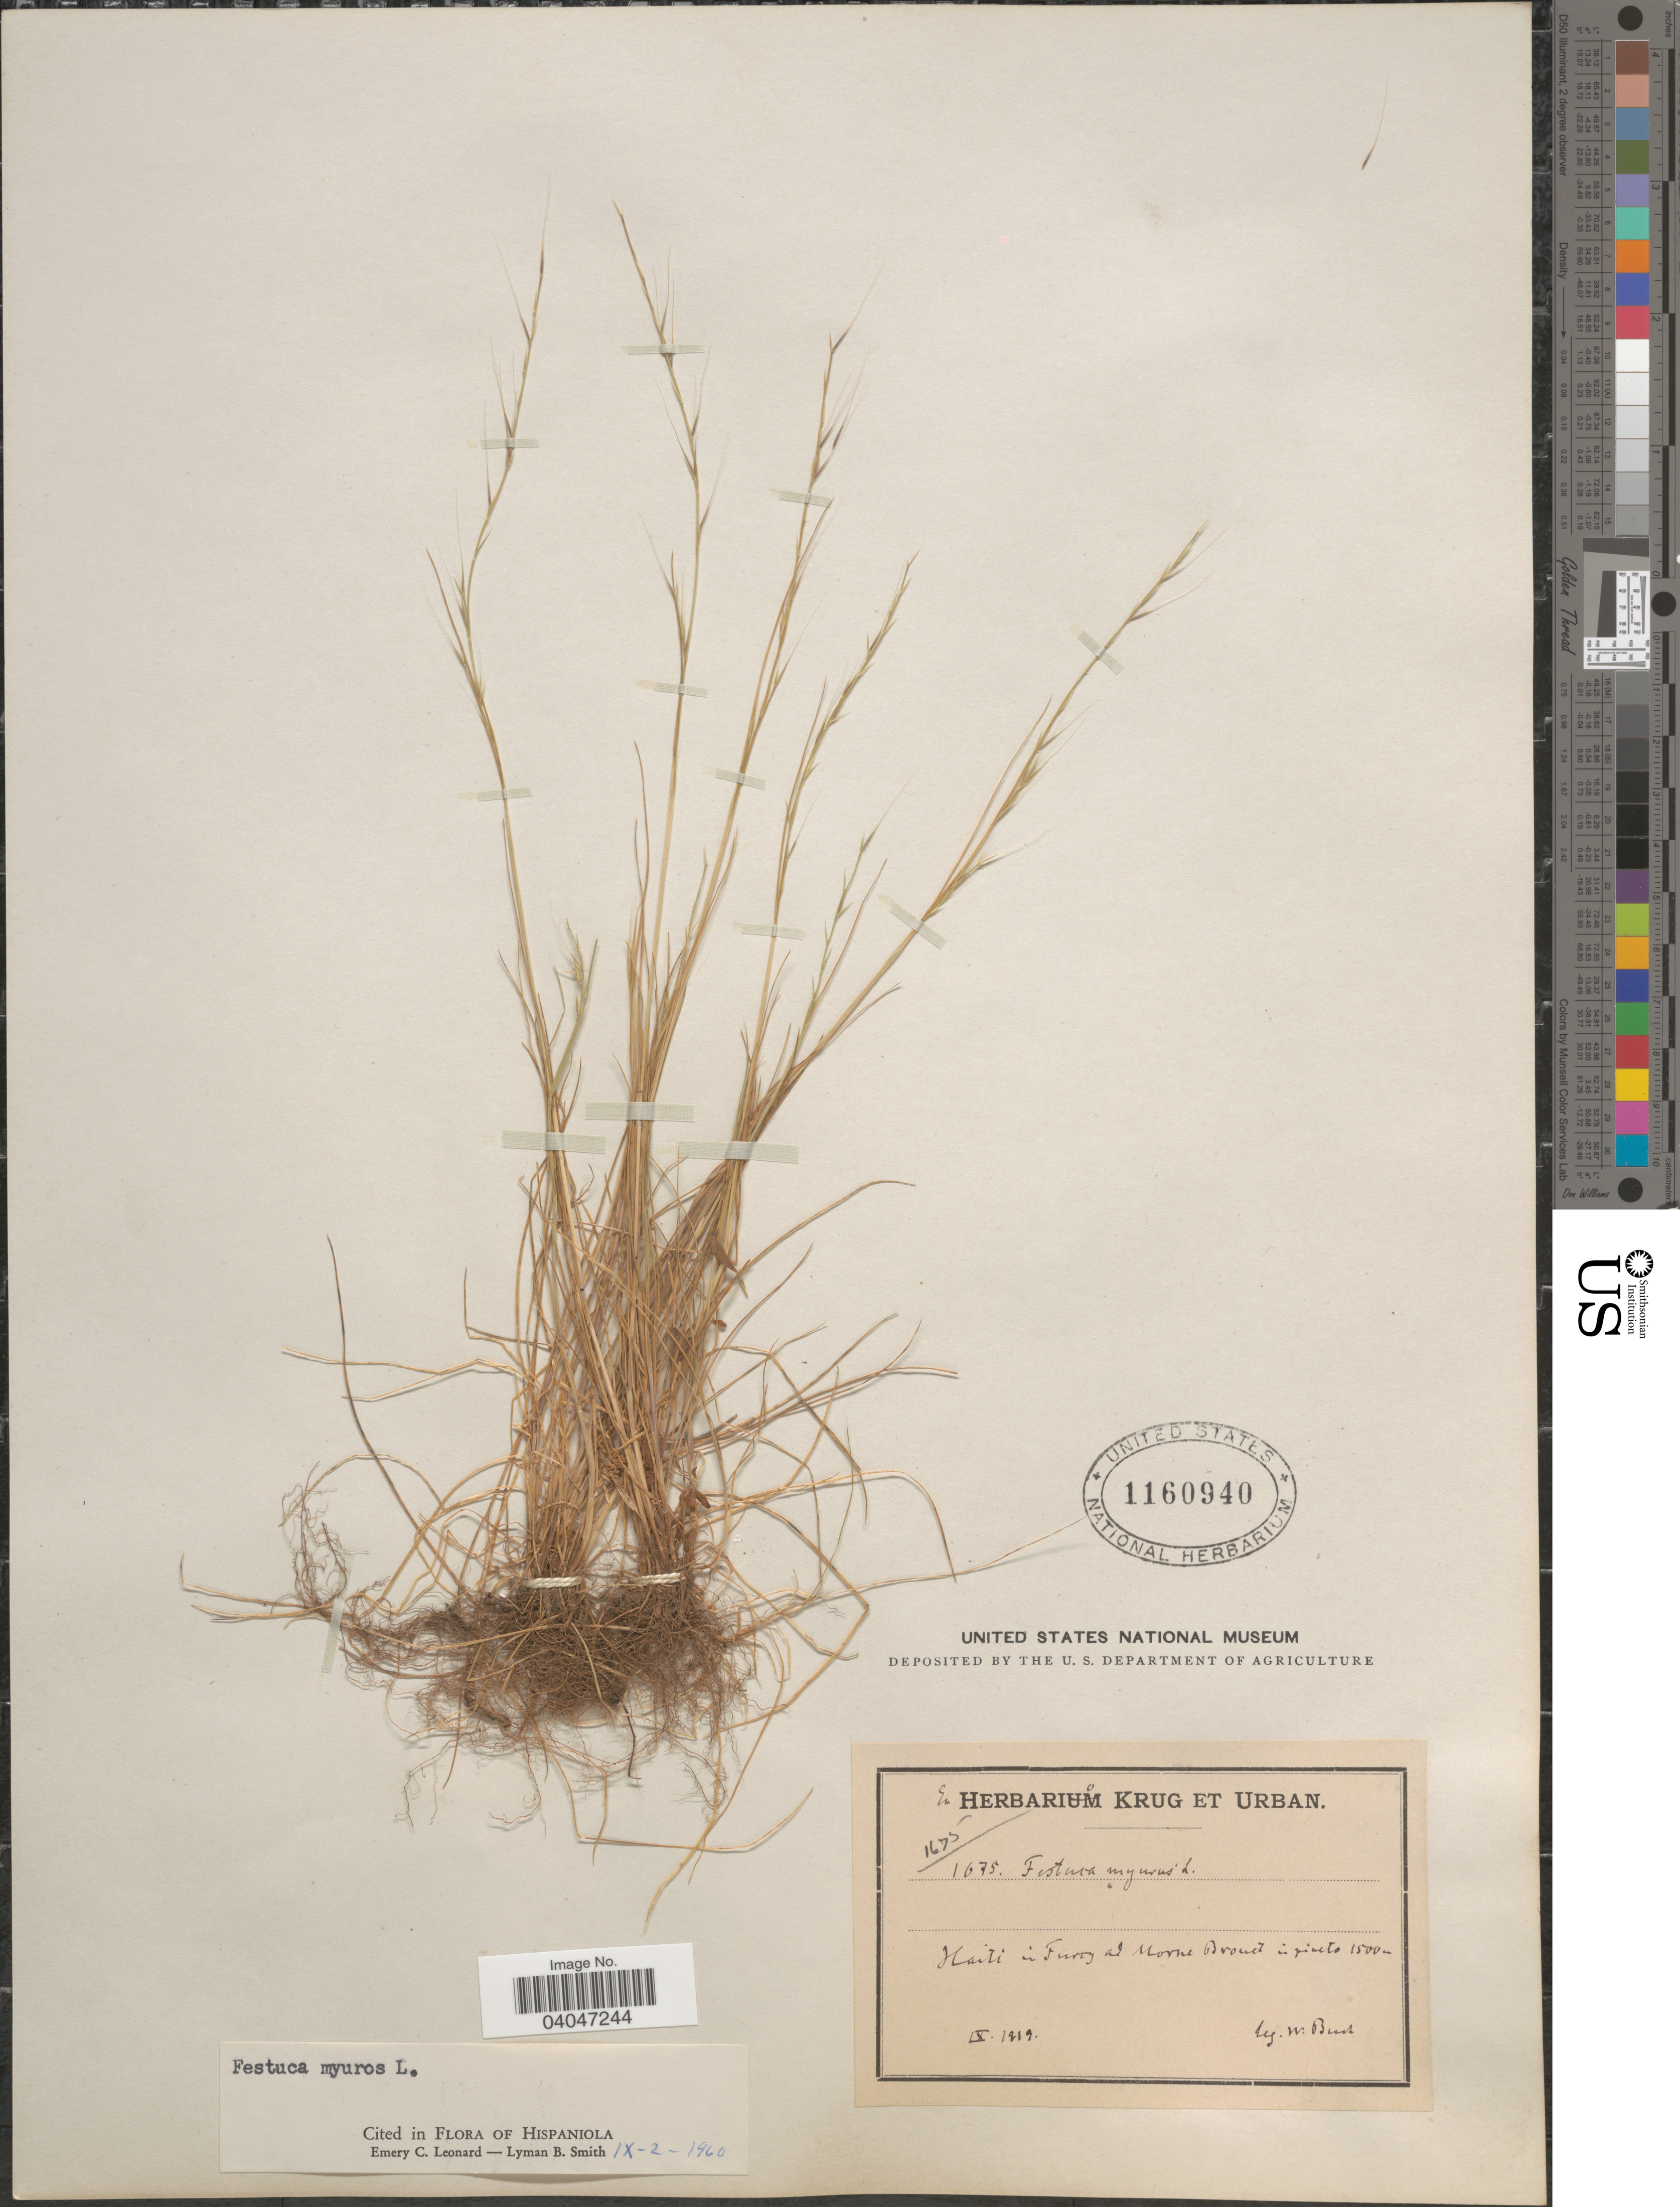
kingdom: Plantae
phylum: Tracheophyta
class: Liliopsida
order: Poales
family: Poaceae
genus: Festuca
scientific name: Festuca myuros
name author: L.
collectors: W. Bush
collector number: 1675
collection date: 1919-09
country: Haiti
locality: In Furcy ad Morne Drouet n pineto.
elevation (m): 1500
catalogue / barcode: US 1160940